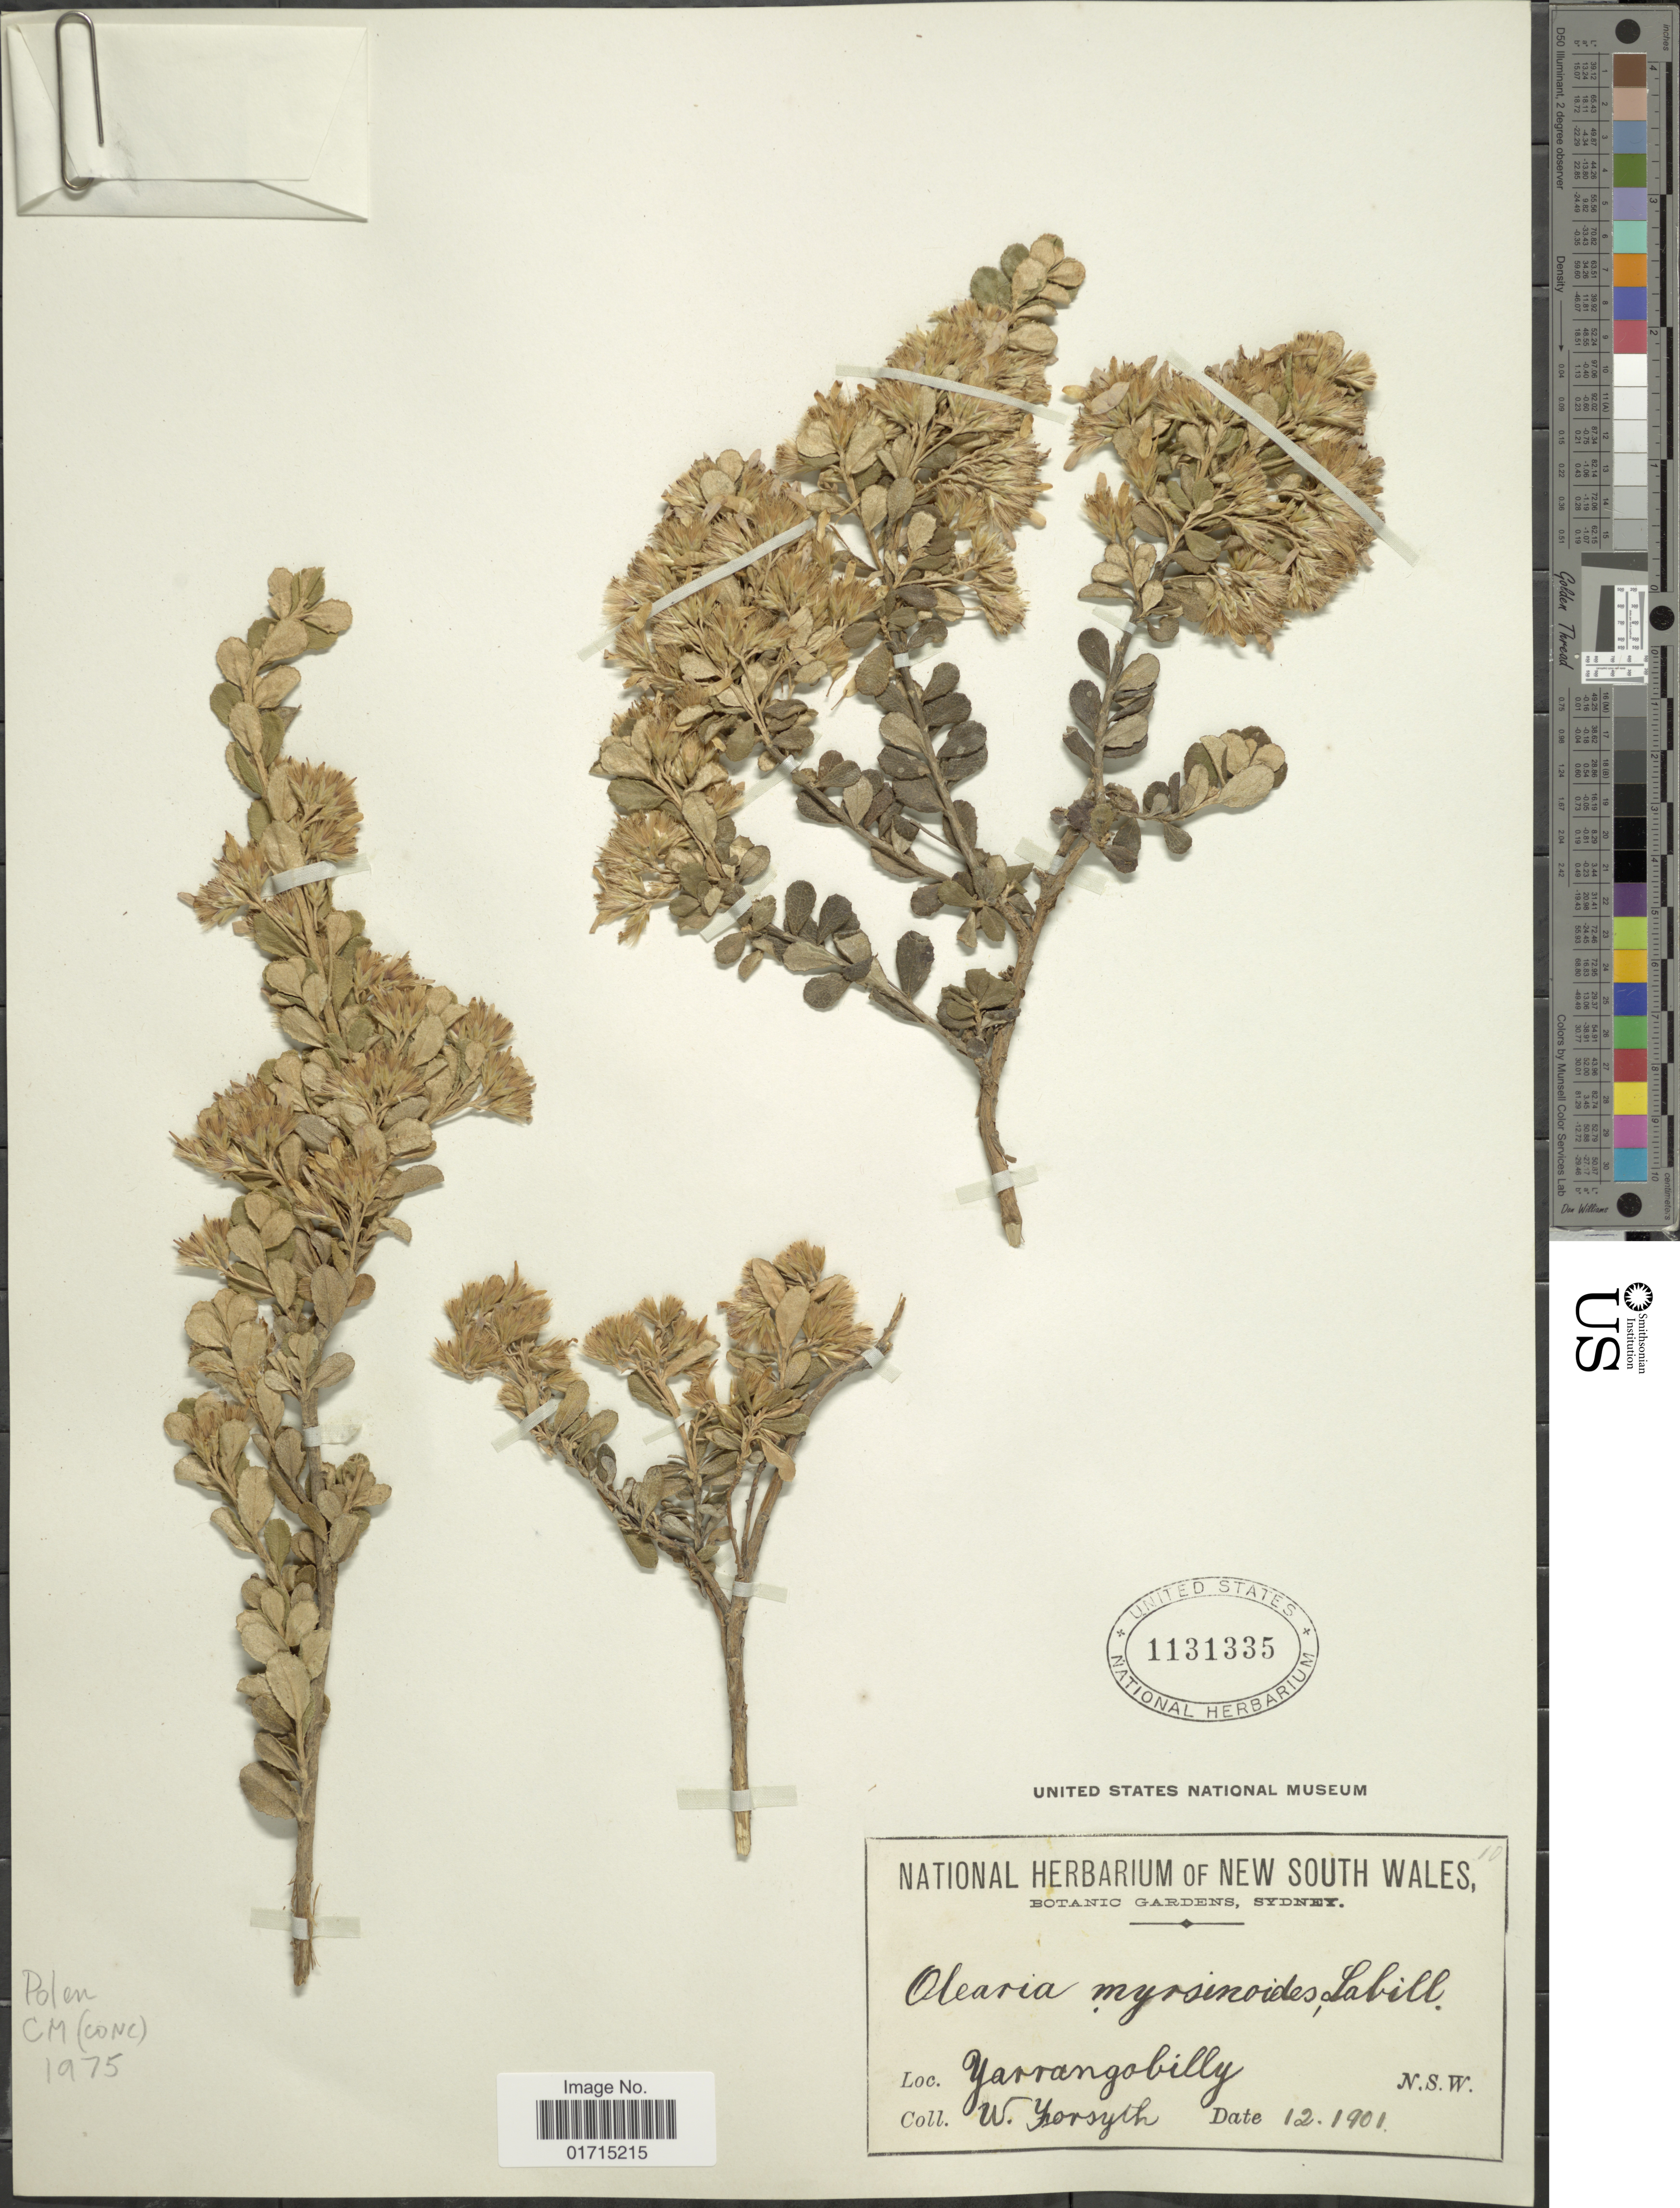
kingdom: Plantae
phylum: Tracheophyta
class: Magnoliopsida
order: Asterales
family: Asteraceae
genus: Olearia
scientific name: Olearia myrsinoides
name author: (Labill.) F. Muell. ex Benth.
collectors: W. Forsyth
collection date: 1901-12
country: Australia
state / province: New South Wales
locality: Yarrangobilly,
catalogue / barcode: US 1131335